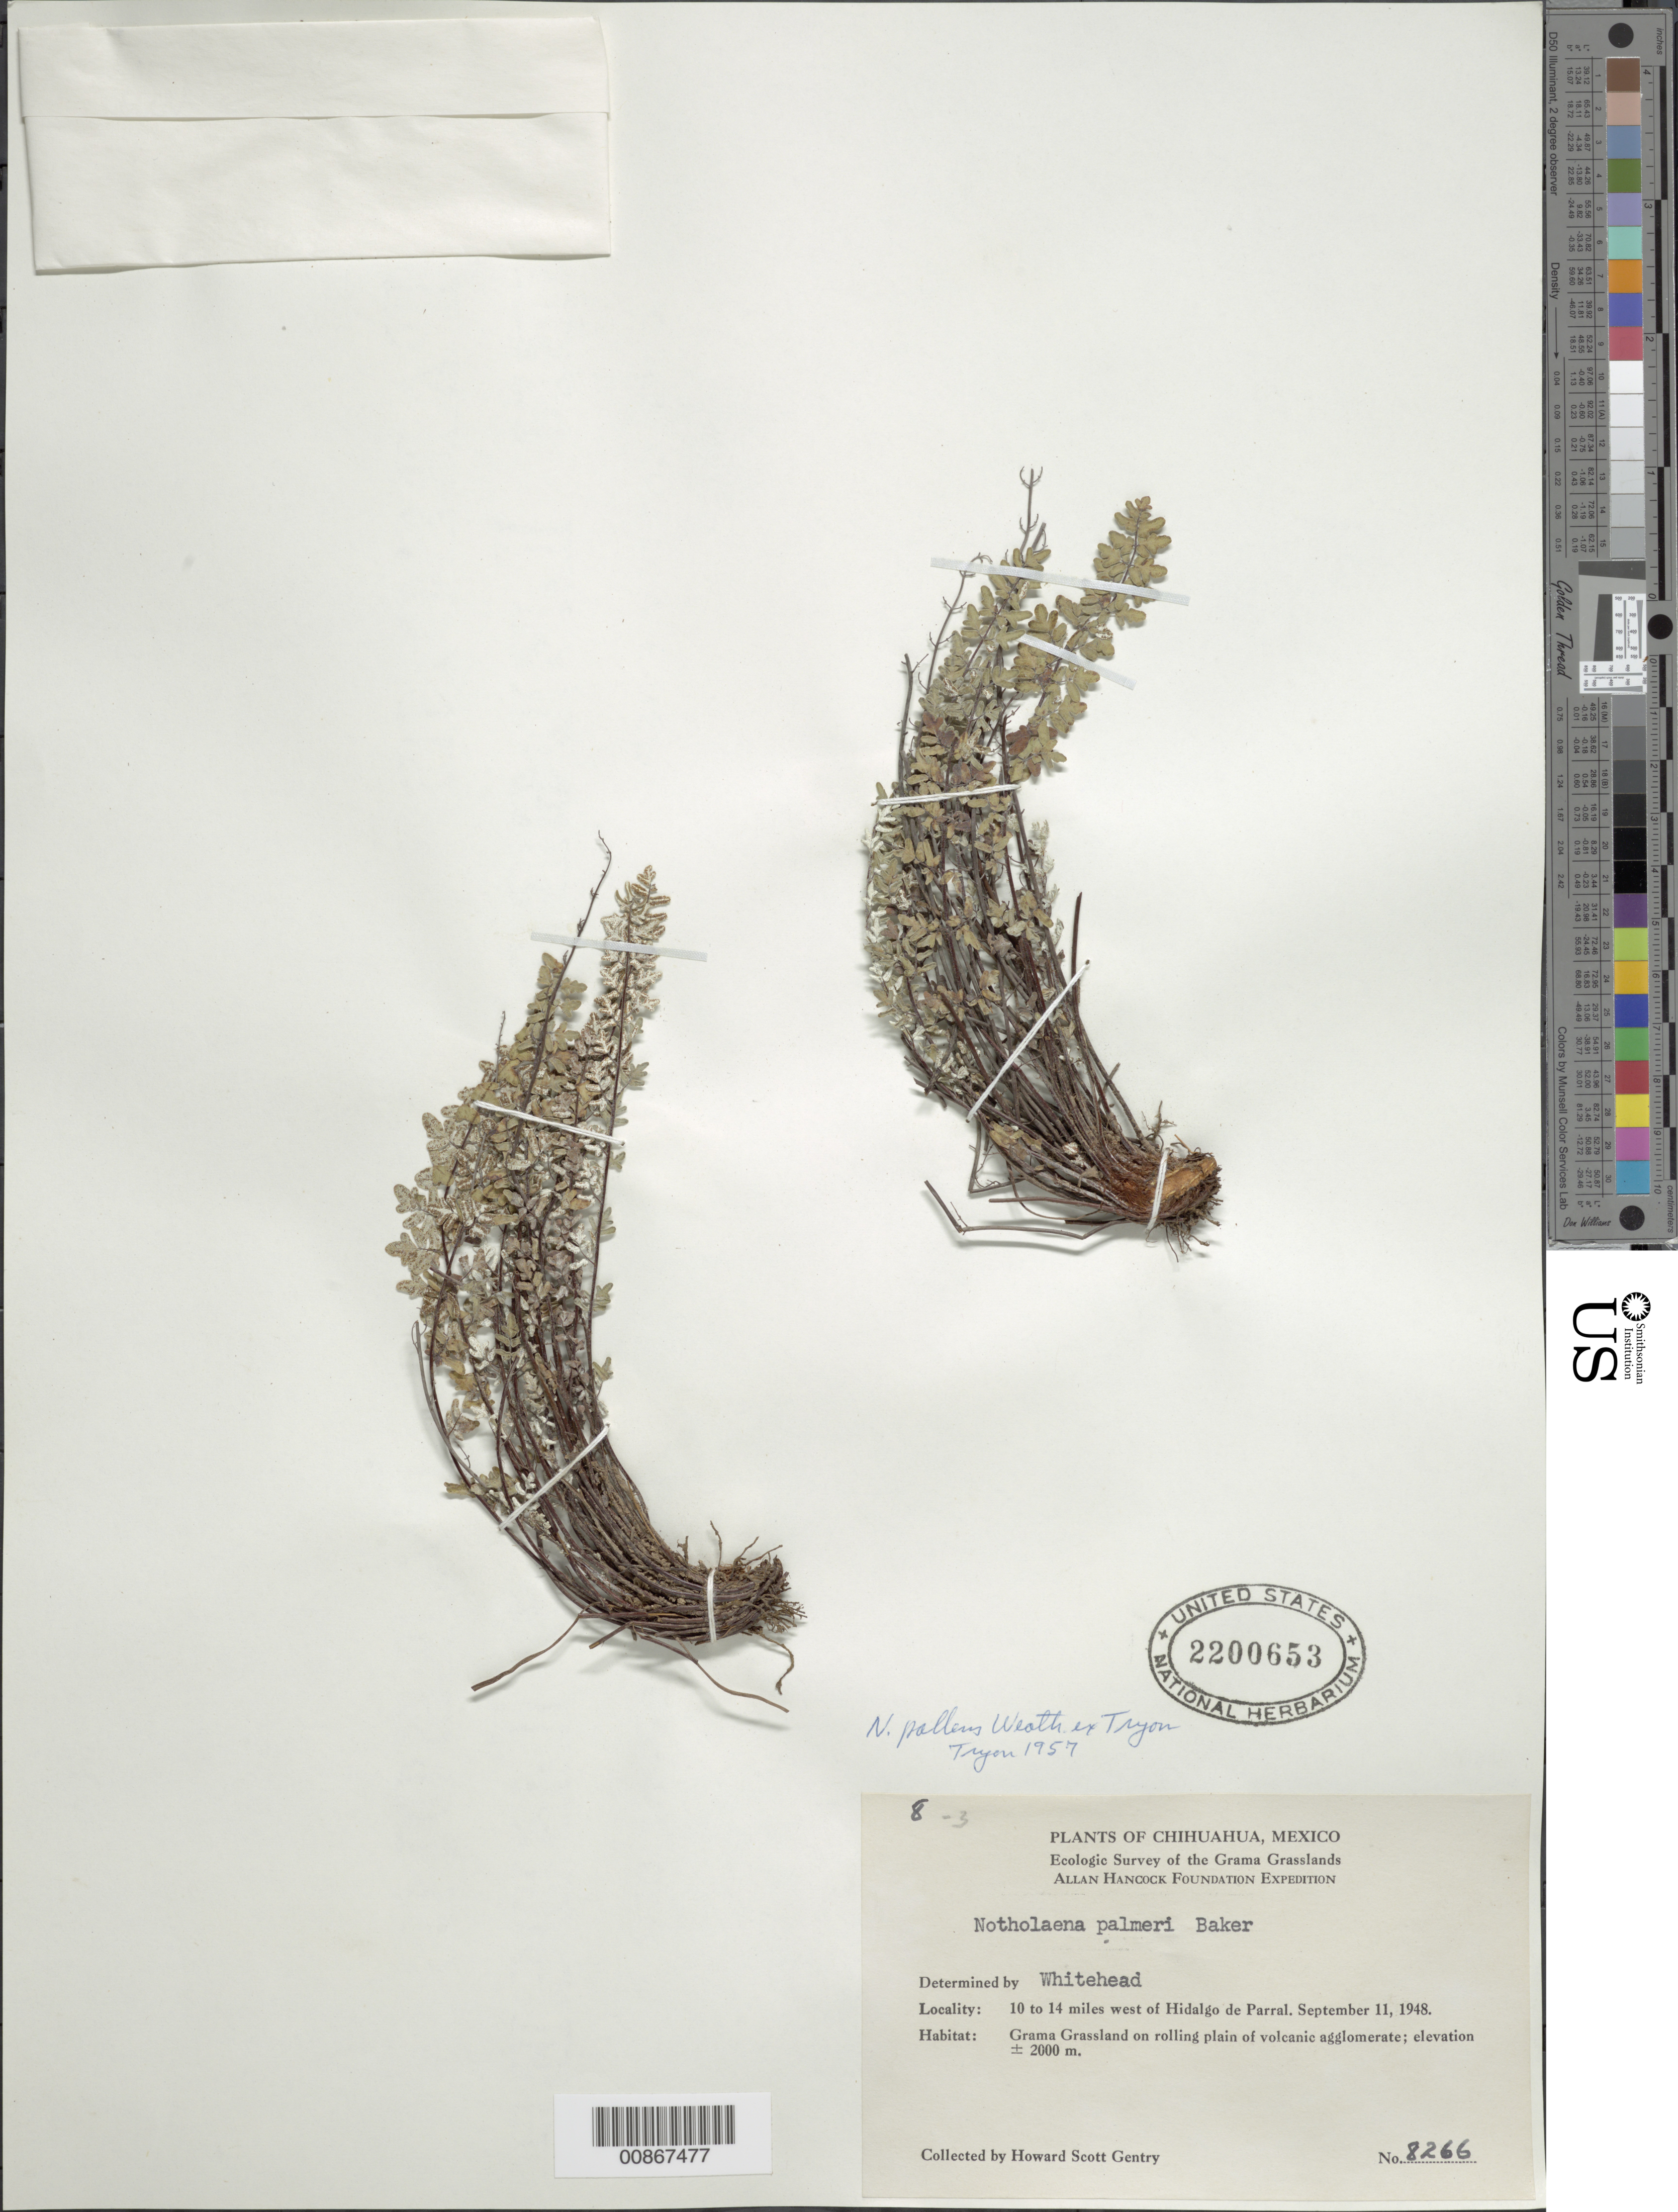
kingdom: Plantae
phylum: Tracheophyta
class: Polypodiopsida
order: Polypodiales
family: Pteridaceae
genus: Argyrochosma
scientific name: Argyrochosma pallens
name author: (Weath.) Windham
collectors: H. S. Gentry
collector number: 8266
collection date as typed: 11 Sep 1948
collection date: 1948-09-11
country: Mexico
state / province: Chihuahua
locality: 10 to 14 miles west of Hidalgo de Parral.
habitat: Grama Grassland on rolling plain of volcanic agglomerate.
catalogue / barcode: US 2200653